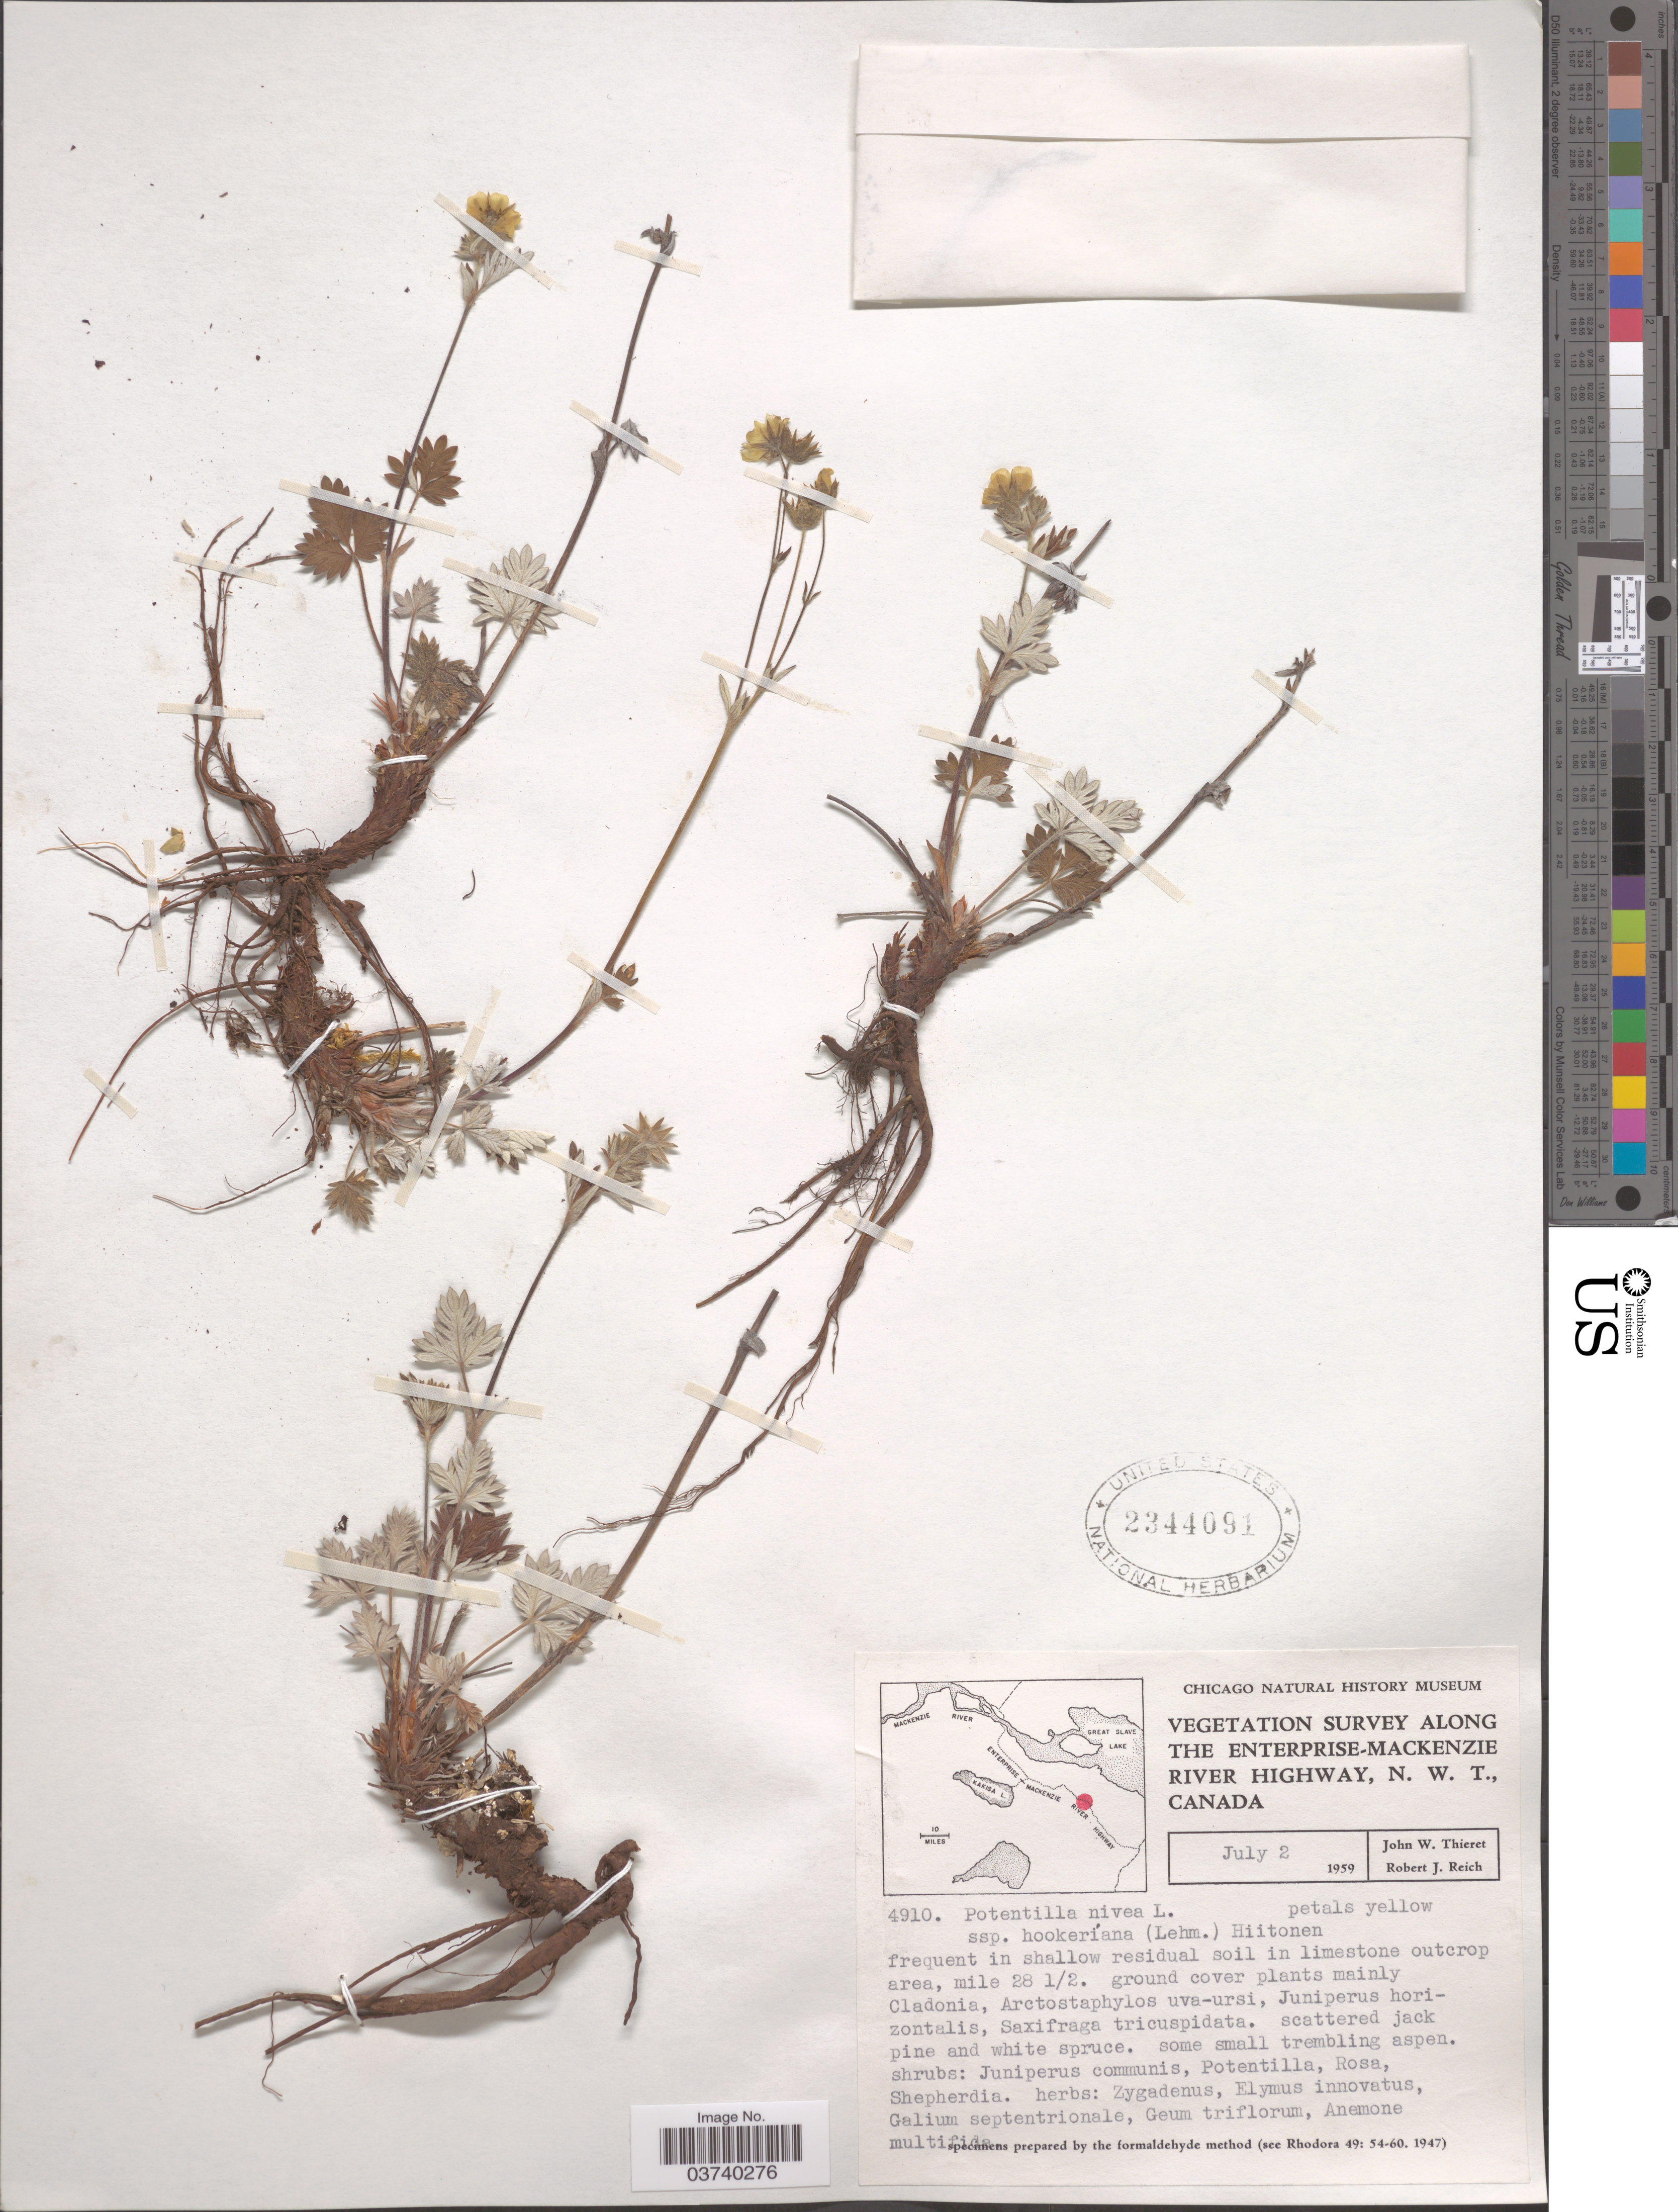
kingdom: Plantae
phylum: Tracheophyta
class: Magnoliopsida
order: Rosales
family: Rosaceae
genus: Potentilla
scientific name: Potentilla nivea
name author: L.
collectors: J. W. Thieret & R. Reich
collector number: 4910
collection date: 1959-07-02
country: Canada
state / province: Northwest Territories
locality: Along the Enterprise-Mackenzie River Highway. Mile 28½.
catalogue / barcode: US 2344091